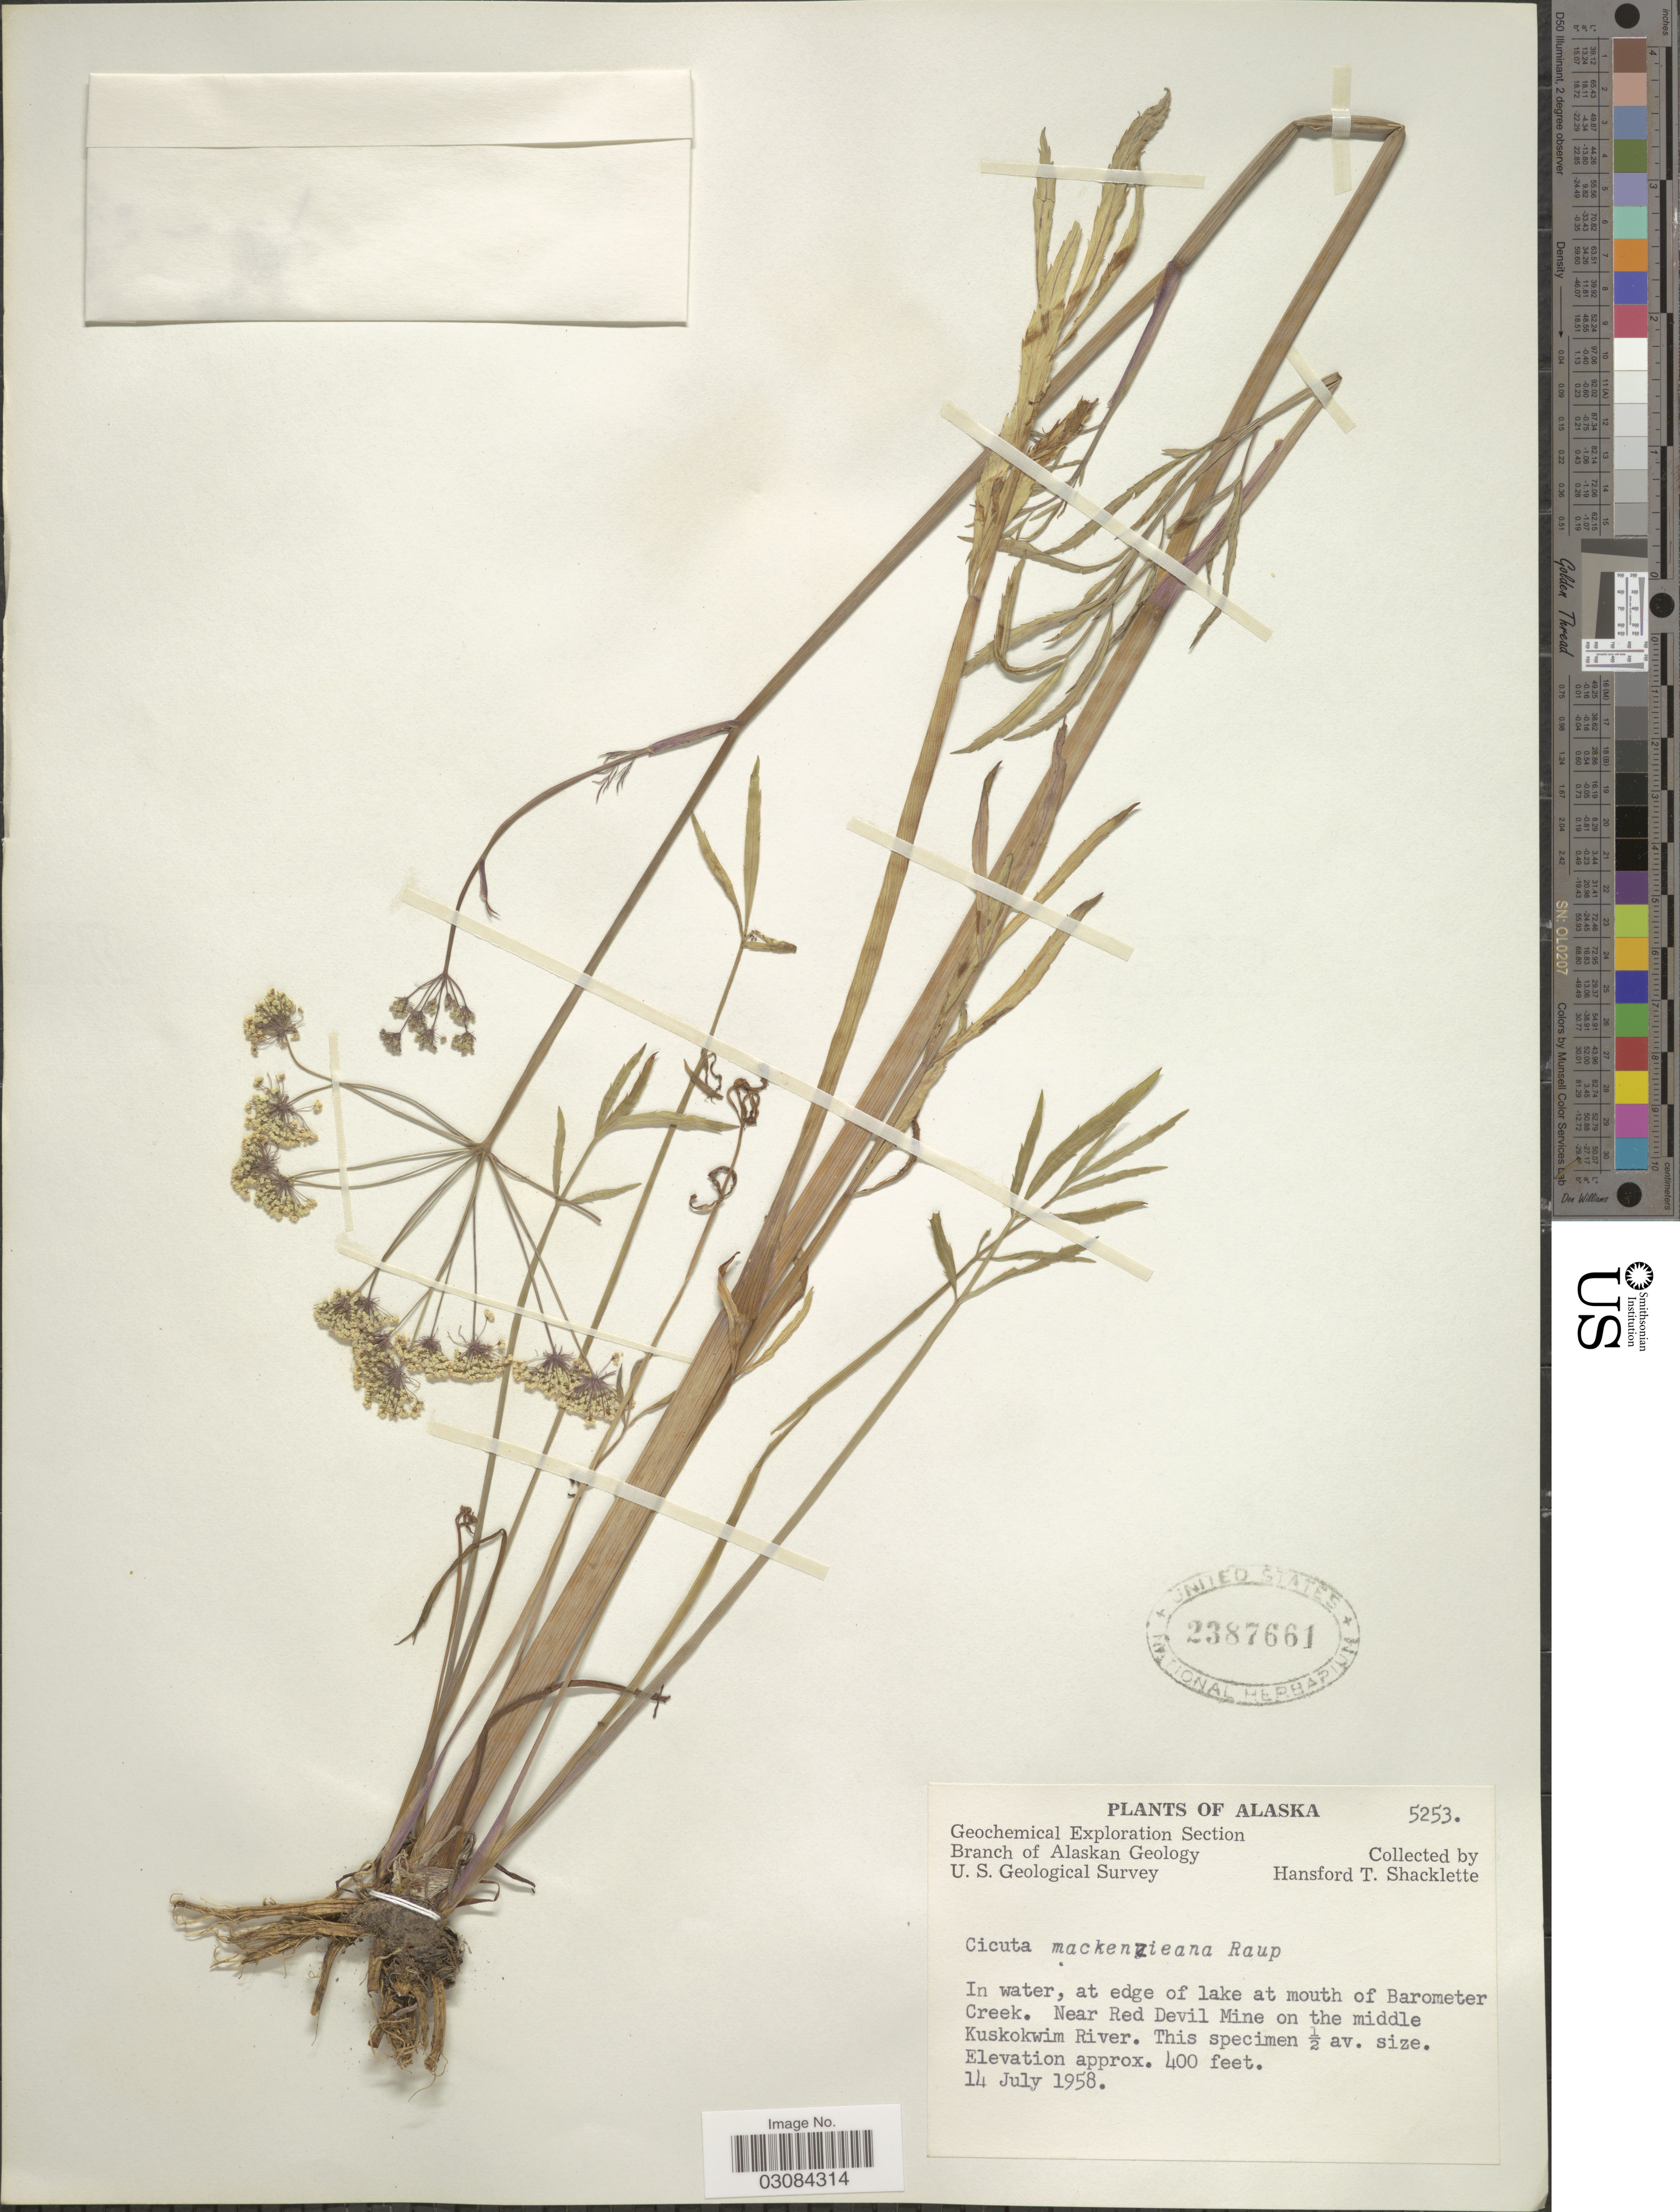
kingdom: Plantae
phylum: Tracheophyta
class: Magnoliopsida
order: Apiales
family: Apiaceae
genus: Cicuta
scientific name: Cicuta mackenzieana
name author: Raup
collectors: H. Shacklette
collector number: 5253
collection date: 1958-07-14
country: United States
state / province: Alaska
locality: In water, ad edge of lake at mouth of Barometer Creek. Near Red Devil Mine on the middle Kuskowim River.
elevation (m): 122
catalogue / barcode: US 2387661